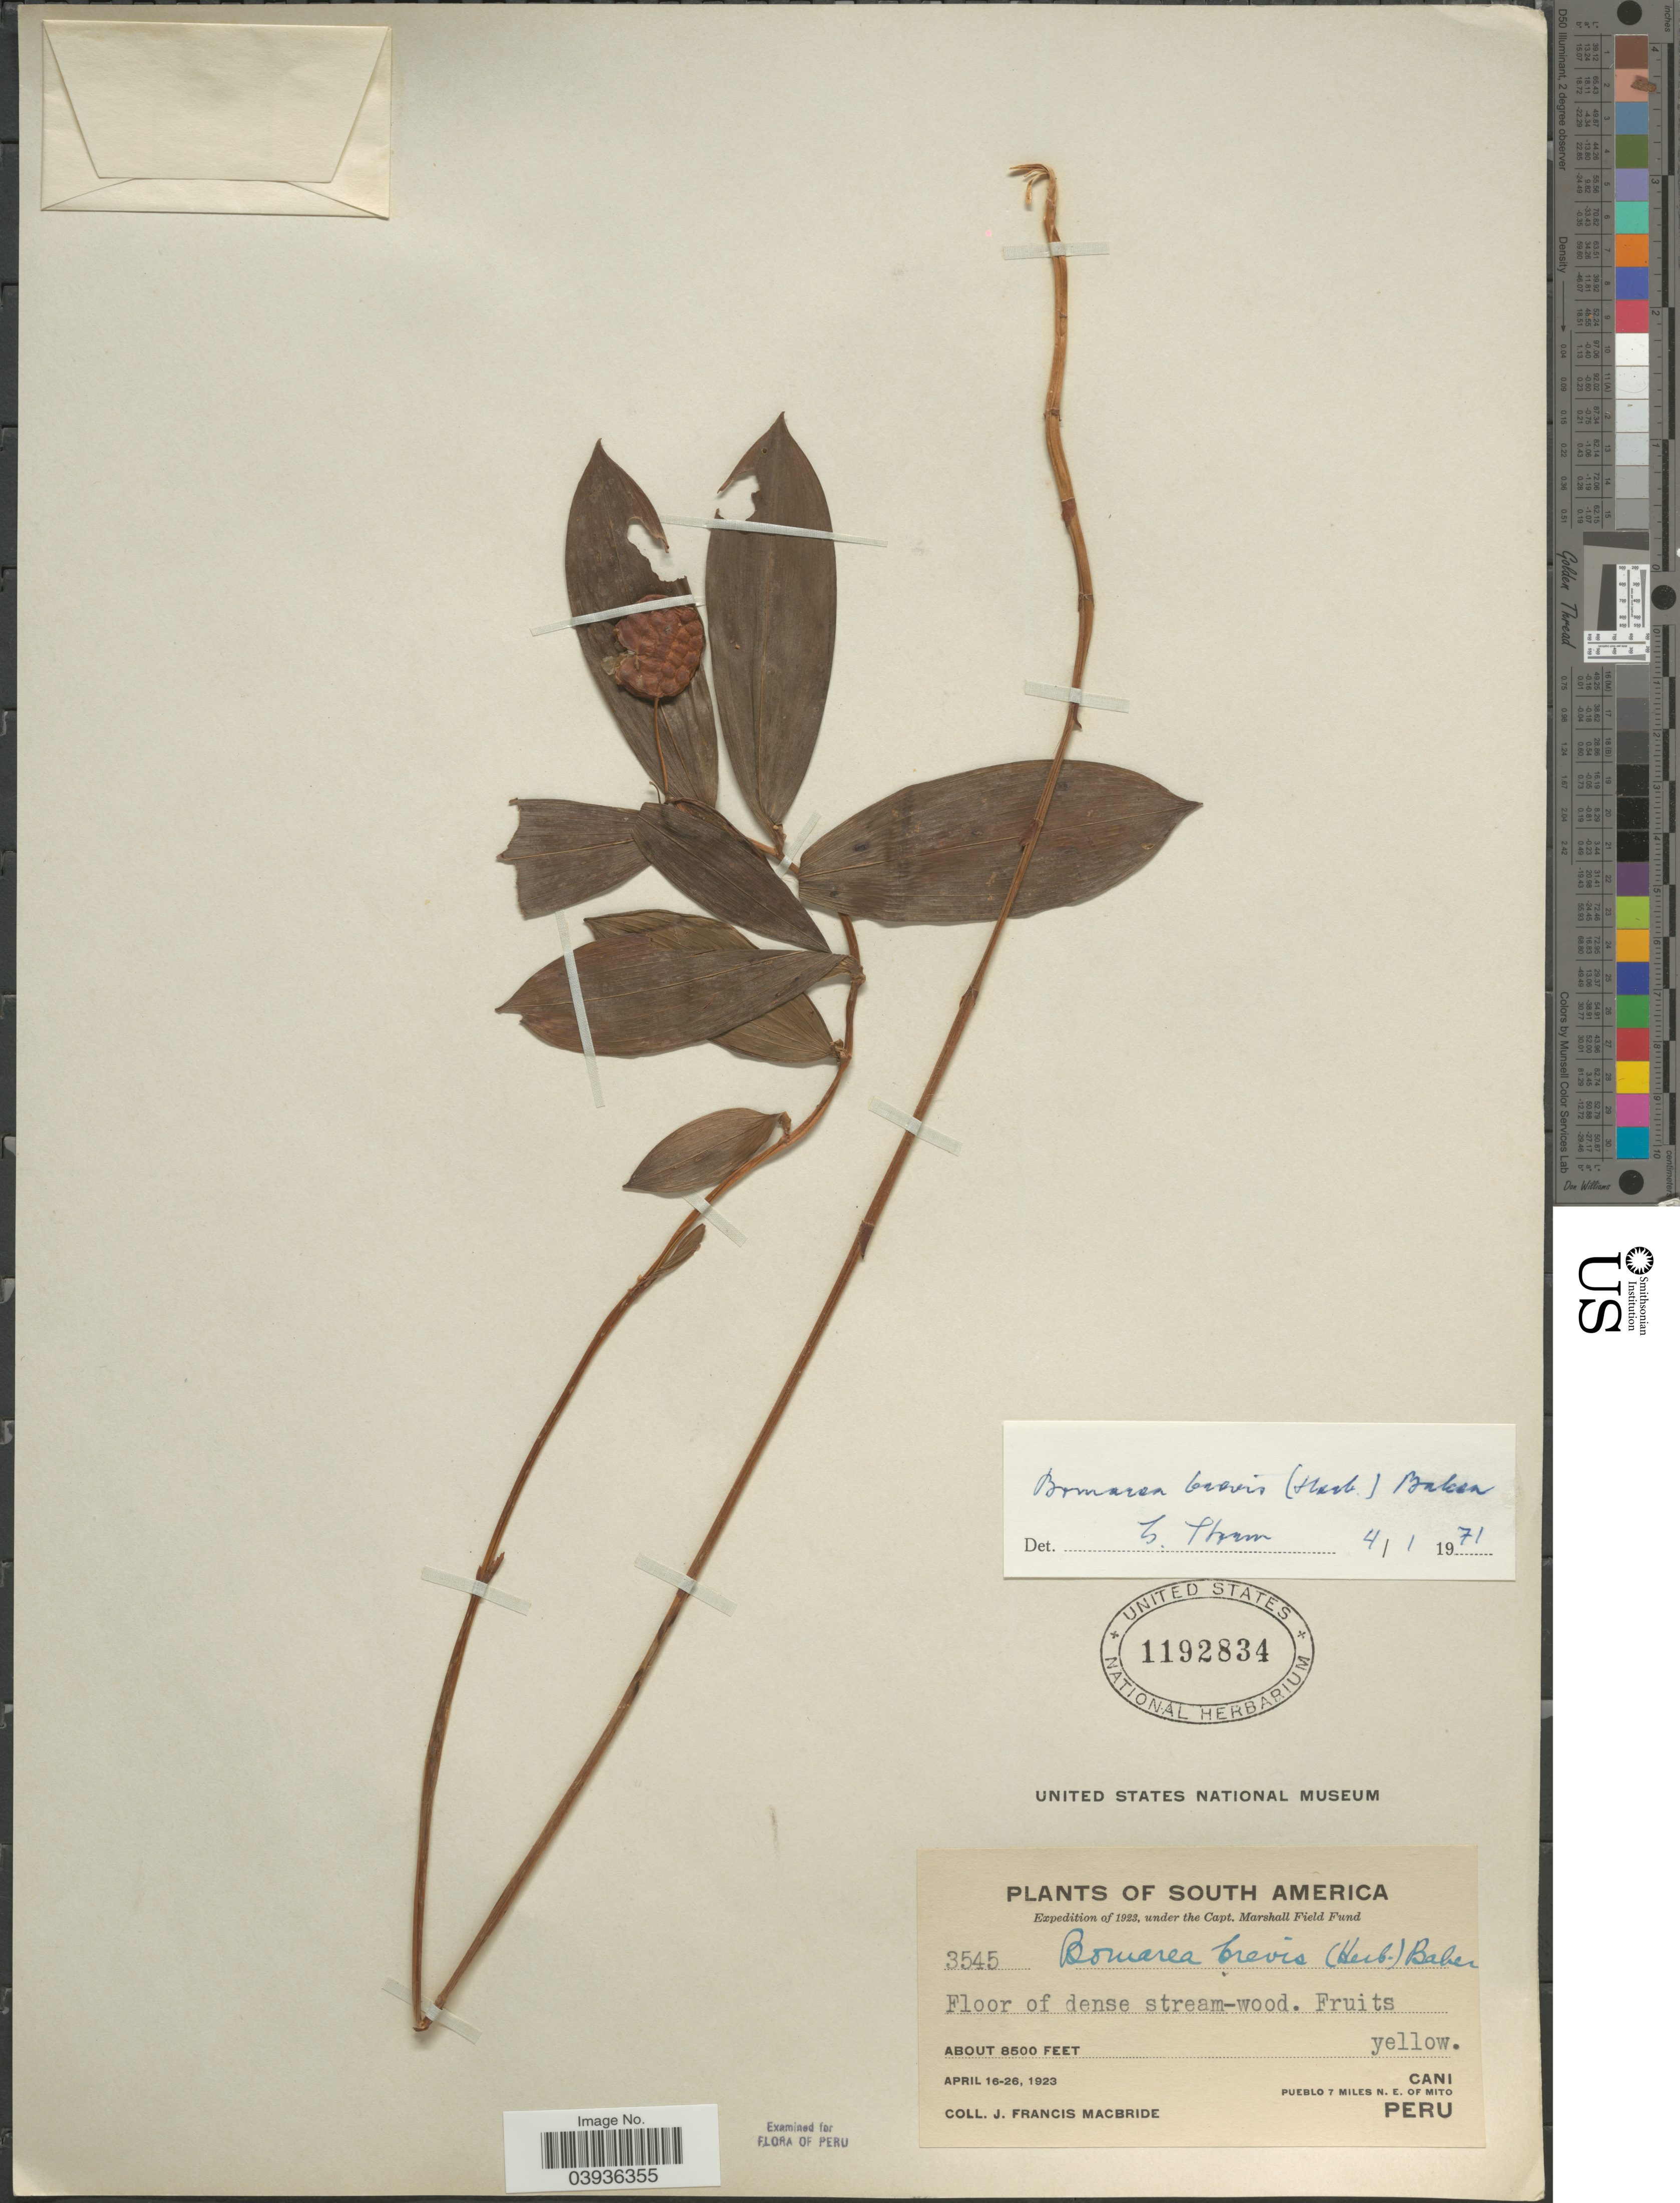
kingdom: Plantae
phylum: Tracheophyta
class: Liliopsida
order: Liliales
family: Alstroemeriaceae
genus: Bomarea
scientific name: Bomarea brevis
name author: (Herb.) Baker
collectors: J. F. Macbride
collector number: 3545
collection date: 1923-04-16/1923-04-26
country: Peru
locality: South America. Cani. Pueblo 7 miles N. E. of Mito.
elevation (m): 2591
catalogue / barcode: US 1192834